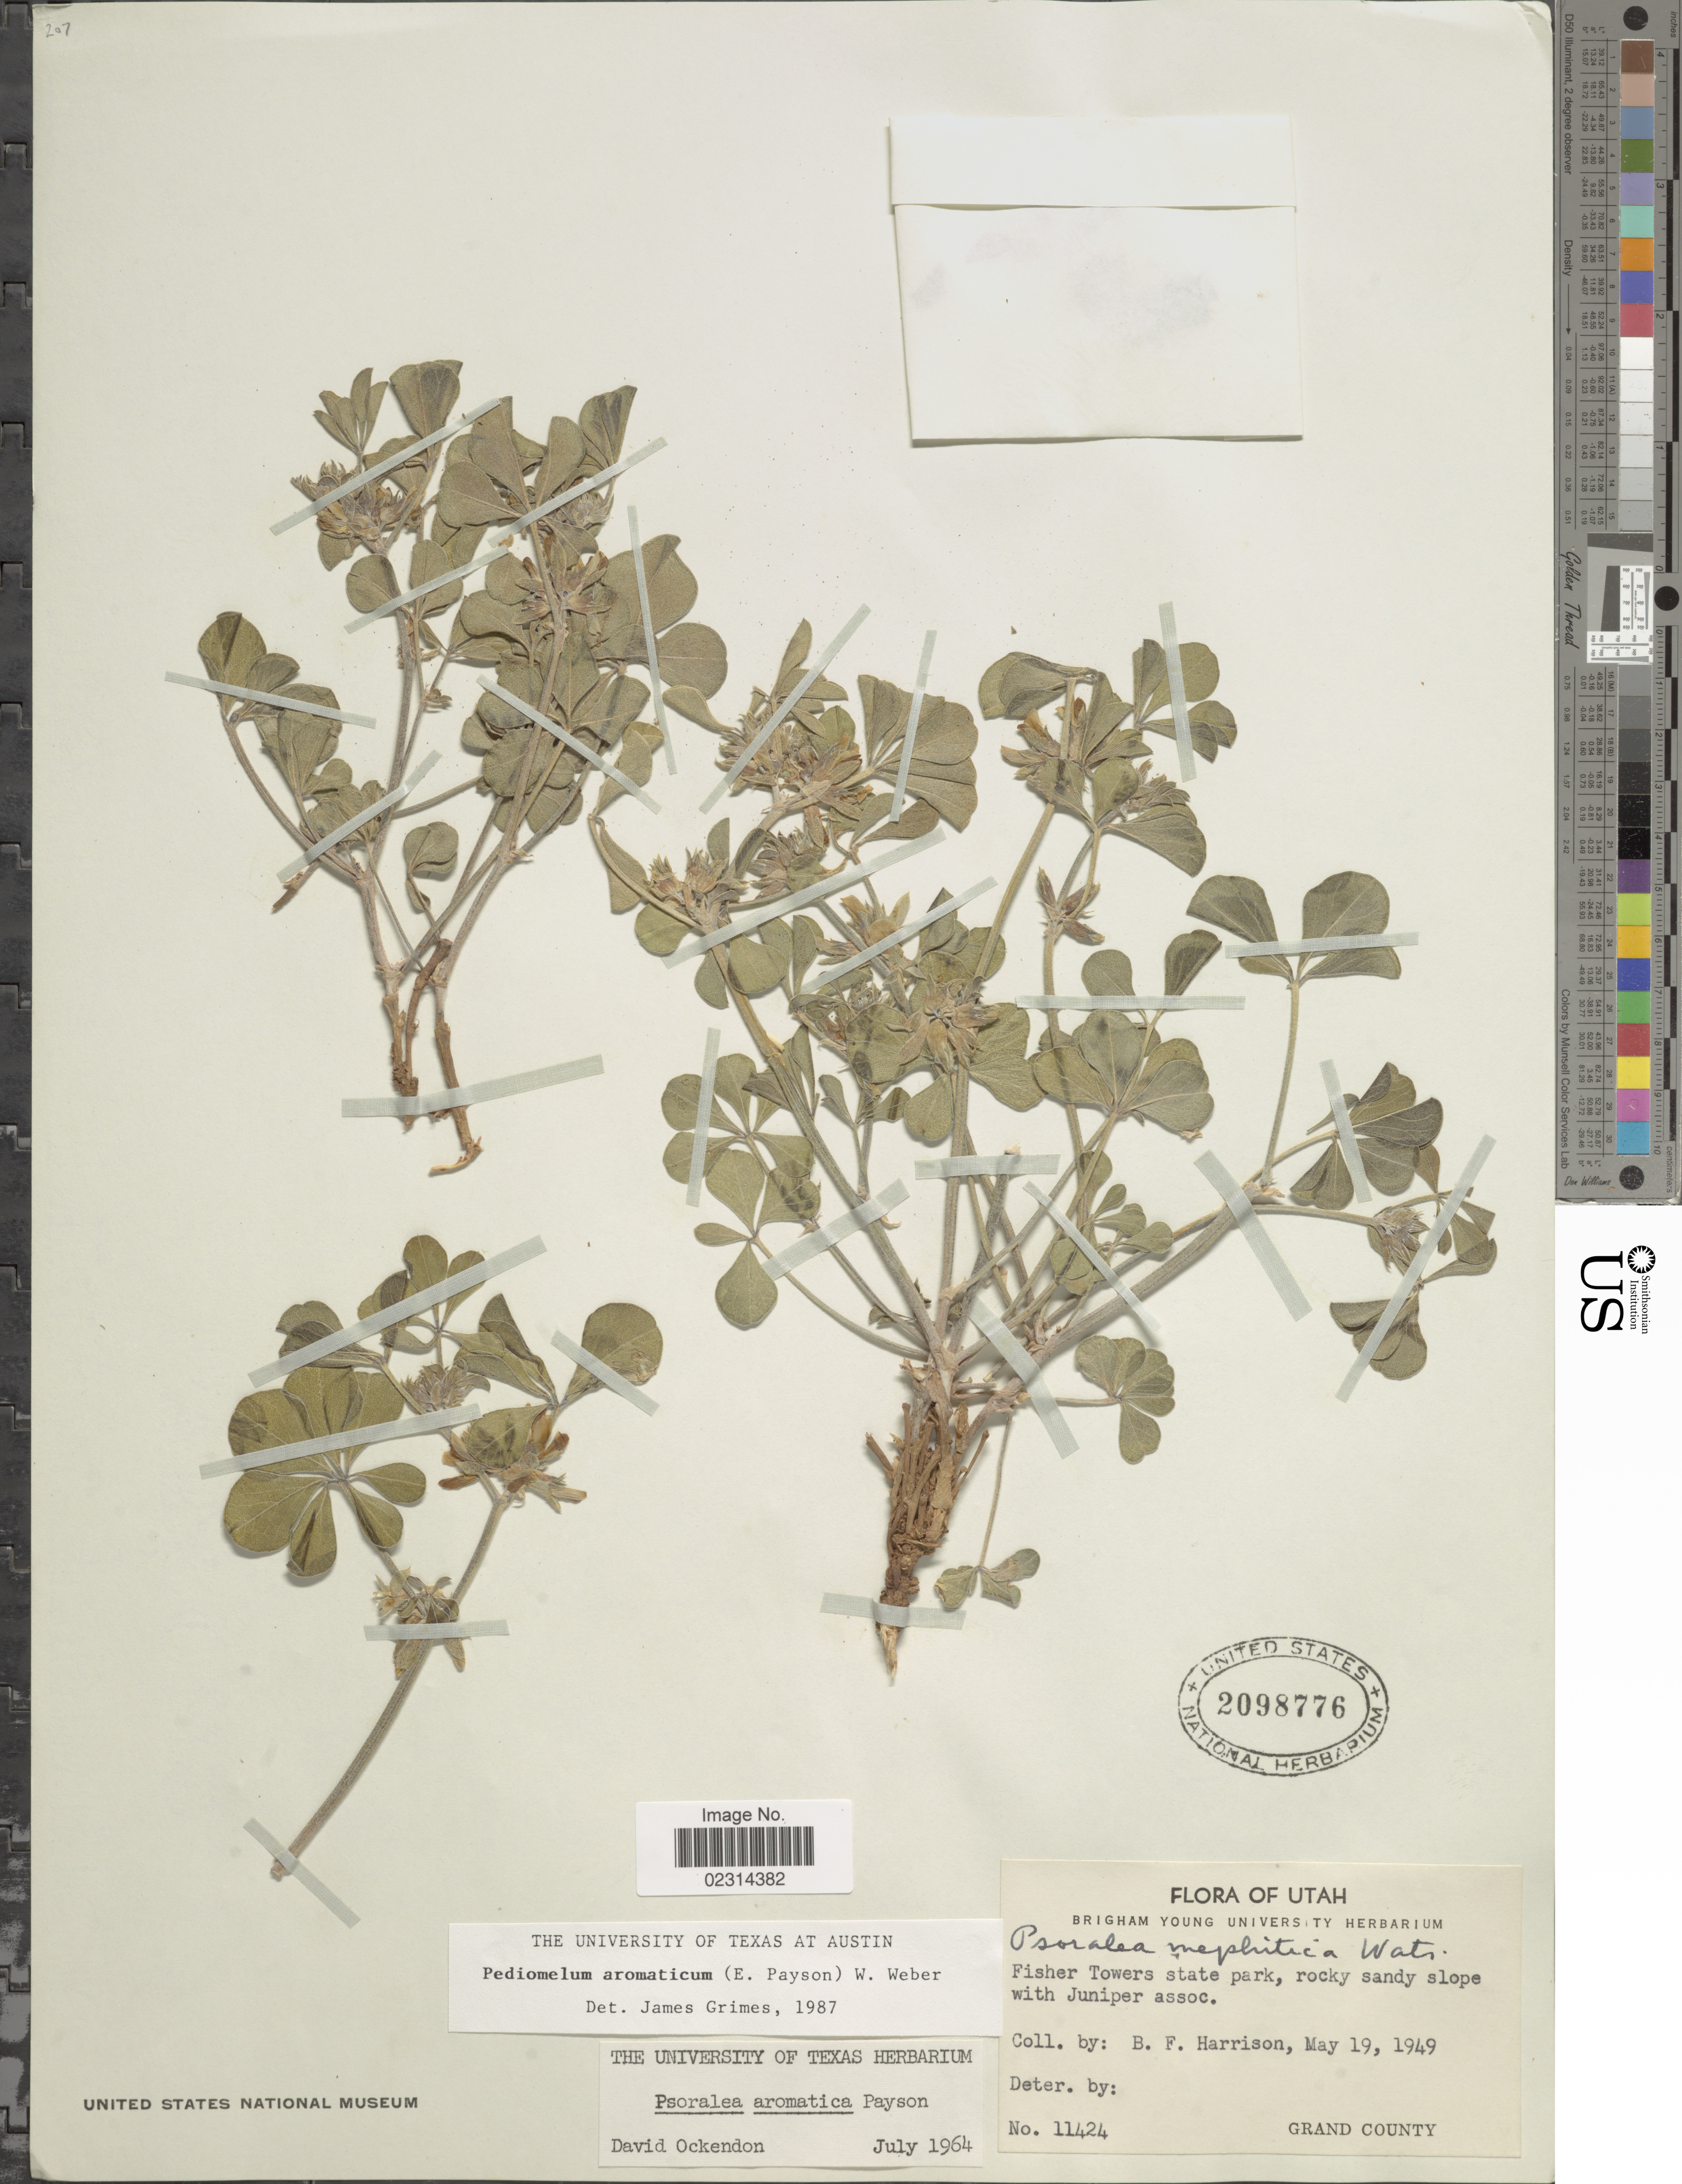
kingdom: Plantae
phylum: Tracheophyta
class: Magnoliopsida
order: Fabales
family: Fabaceae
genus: Pediomelum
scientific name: Pediomelum aromaticum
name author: (Payson) W.A. Weber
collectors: B. F. Harrison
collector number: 11424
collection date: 1949-05-19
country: United States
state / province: Utah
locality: Grand County. Fisher Tower state park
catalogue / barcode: US 2098776